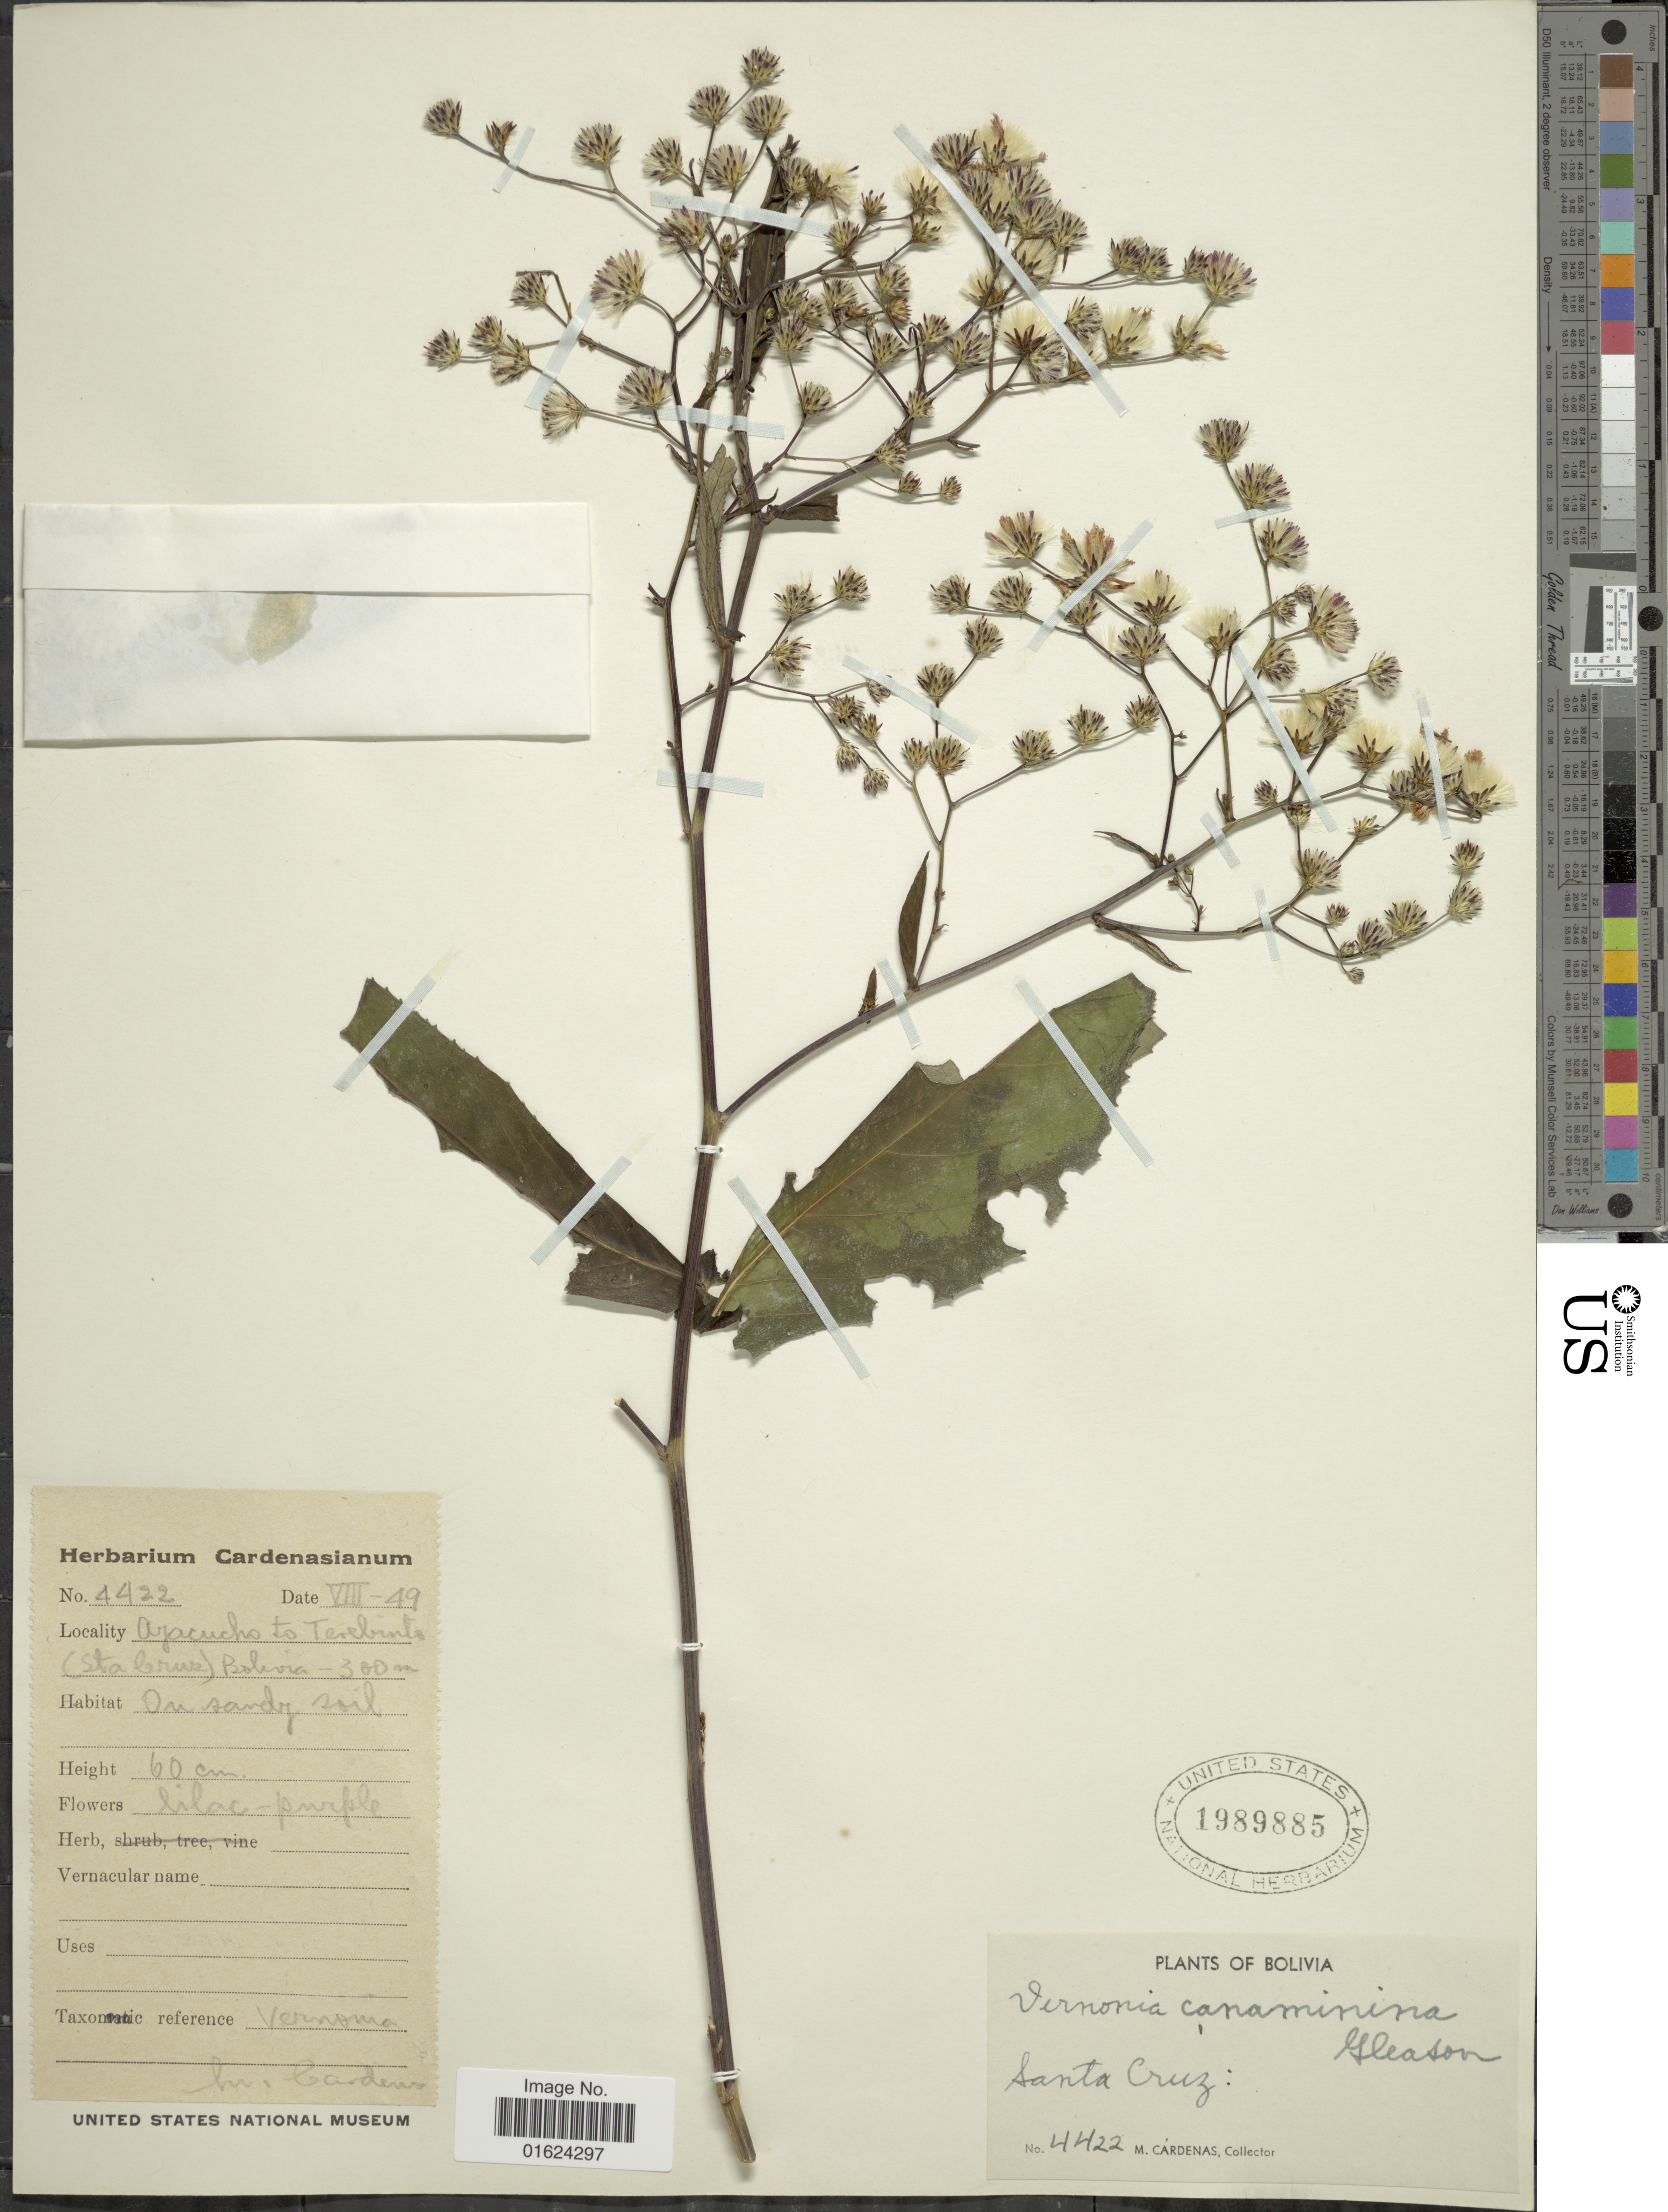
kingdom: Plantae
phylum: Tracheophyta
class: Magnoliopsida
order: Asterales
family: Asteraceae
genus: Vernonanthura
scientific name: Vernonanthura amplexicaulis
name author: (R.E. Fr.) H. Rob.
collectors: M. Cárdenas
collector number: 4422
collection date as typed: Transcribed d/m/y: /8/49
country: Bolivia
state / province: Santa Cruz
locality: Ayacucho to Terebinto. On sandy soil.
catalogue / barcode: US 1989885